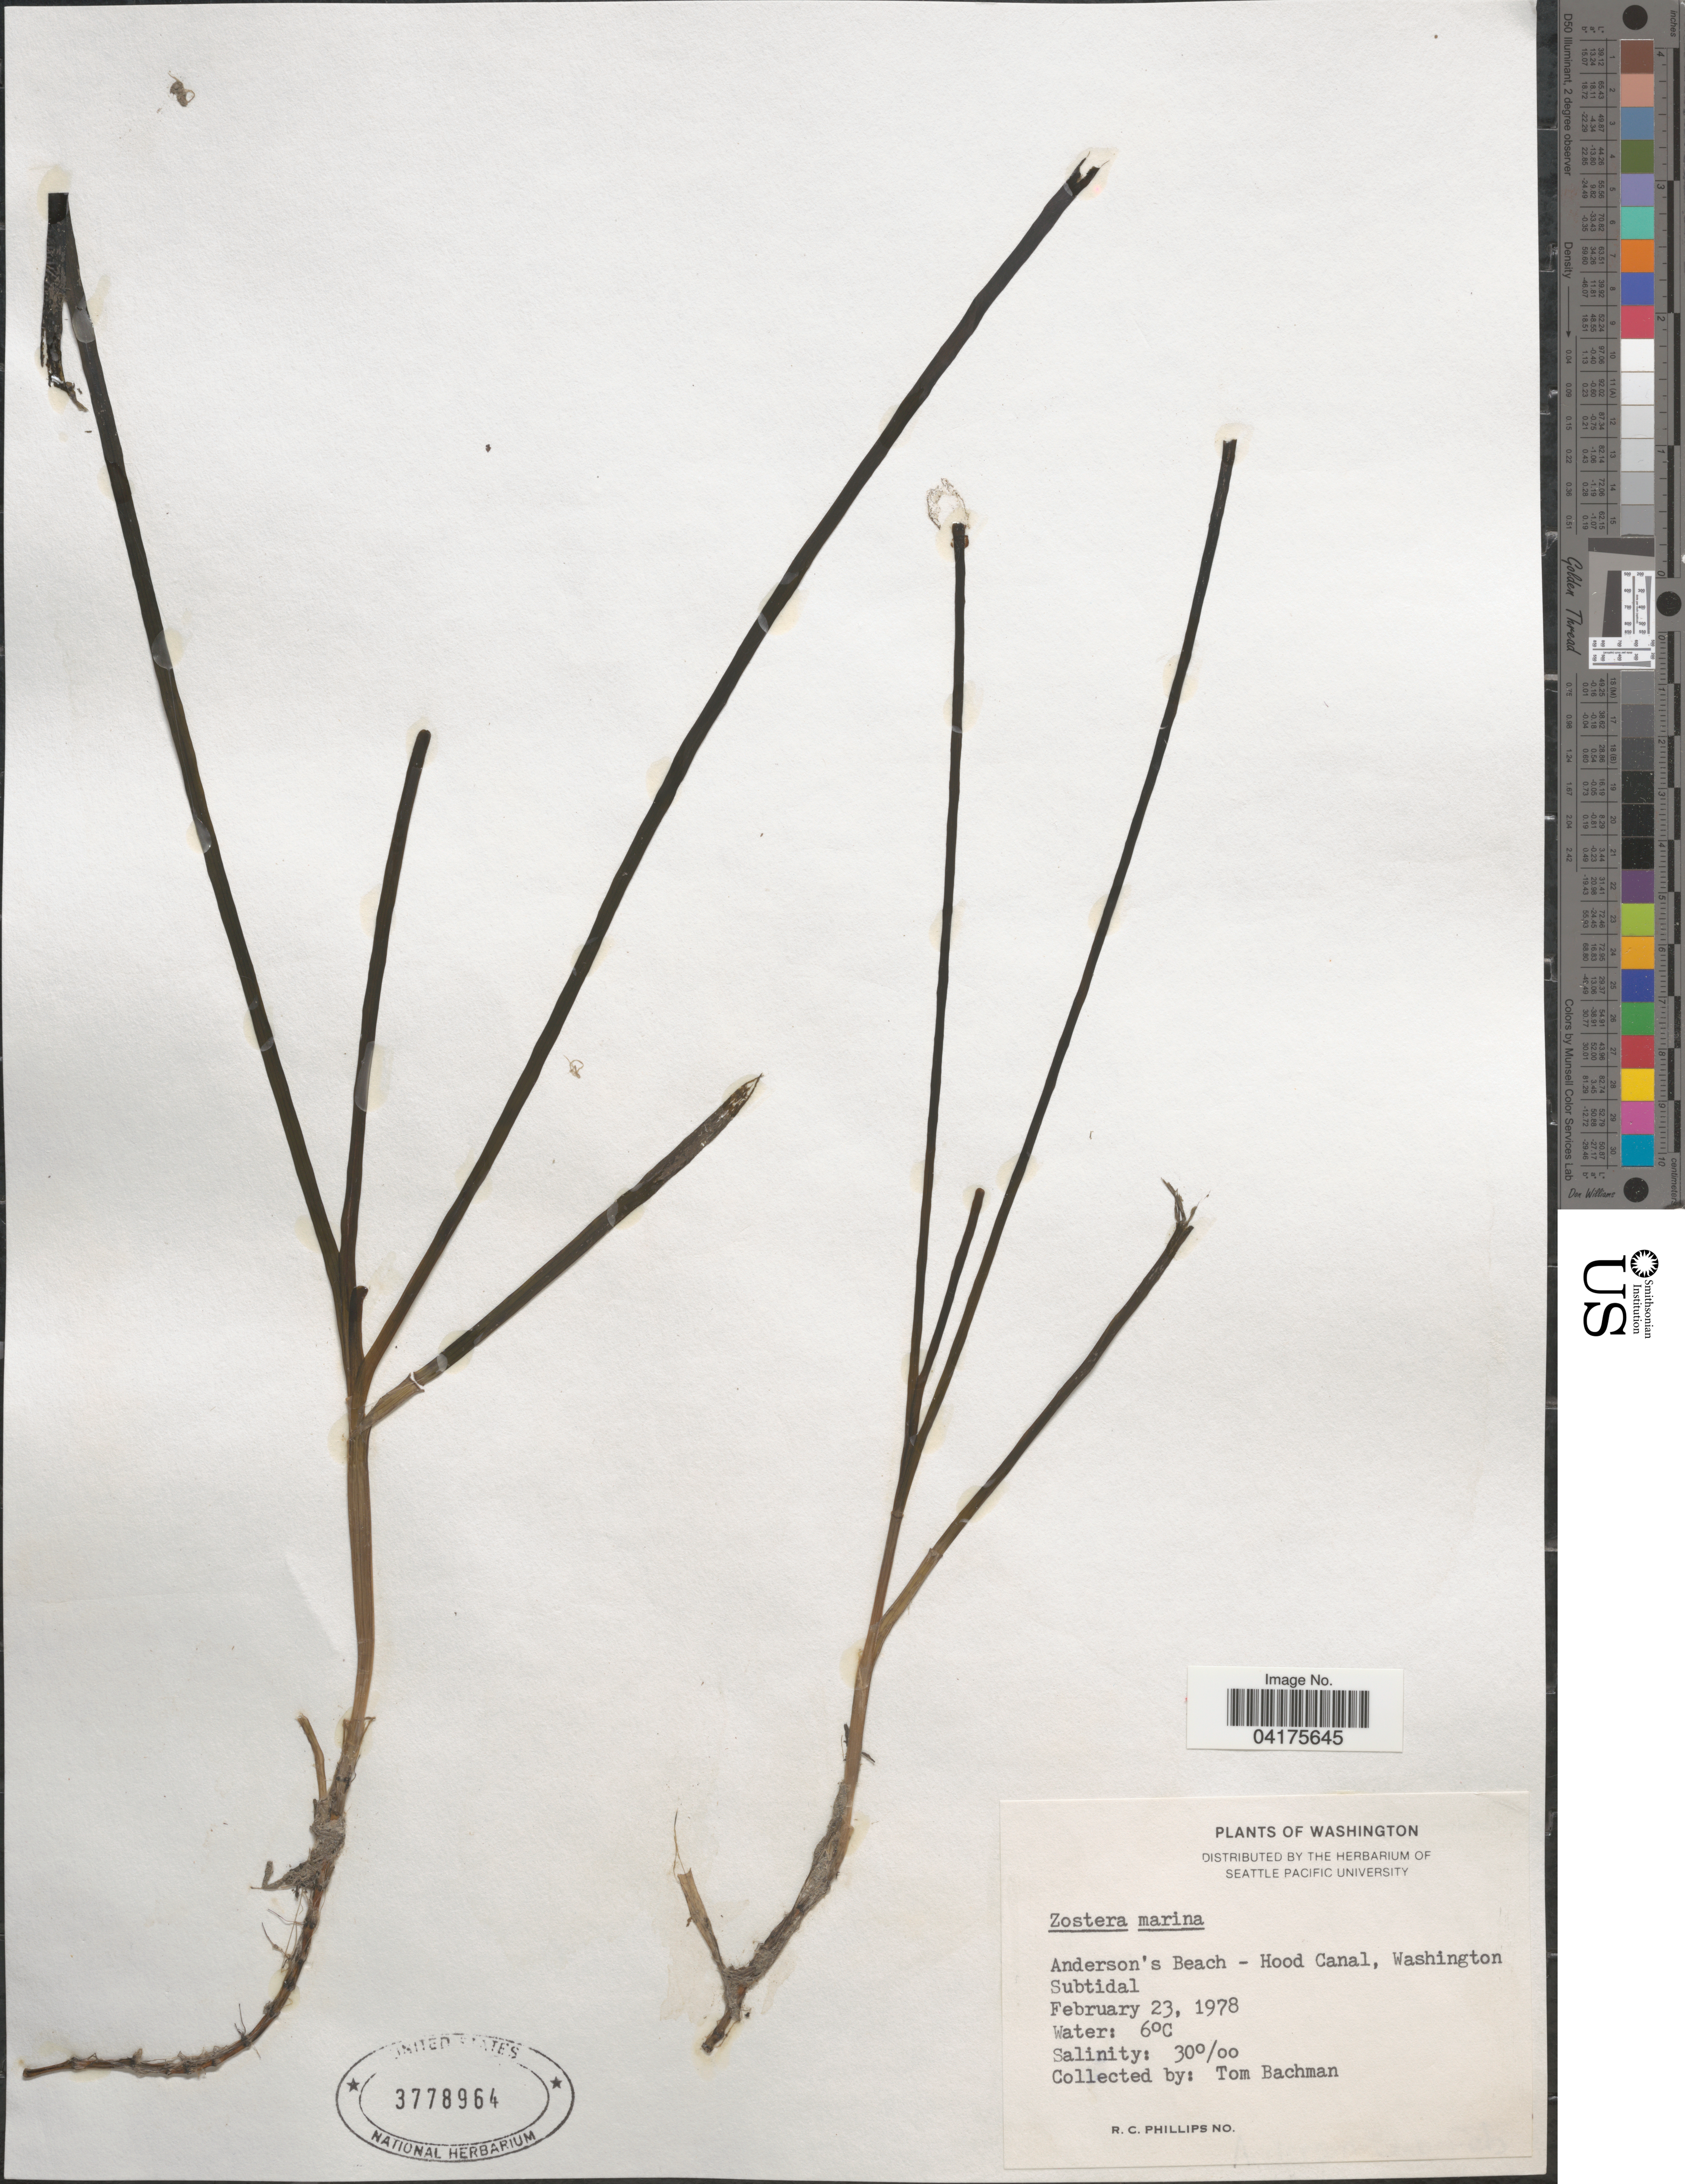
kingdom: Plantae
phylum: Tracheophyta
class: Liliopsida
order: Alismatales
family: Zosteraceae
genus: Zostera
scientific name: Zostera marina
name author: L.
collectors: T. Bachman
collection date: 1978-02-23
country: United States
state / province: Washington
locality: Anderson's Beach - Hood Canal.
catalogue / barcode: US 3778964